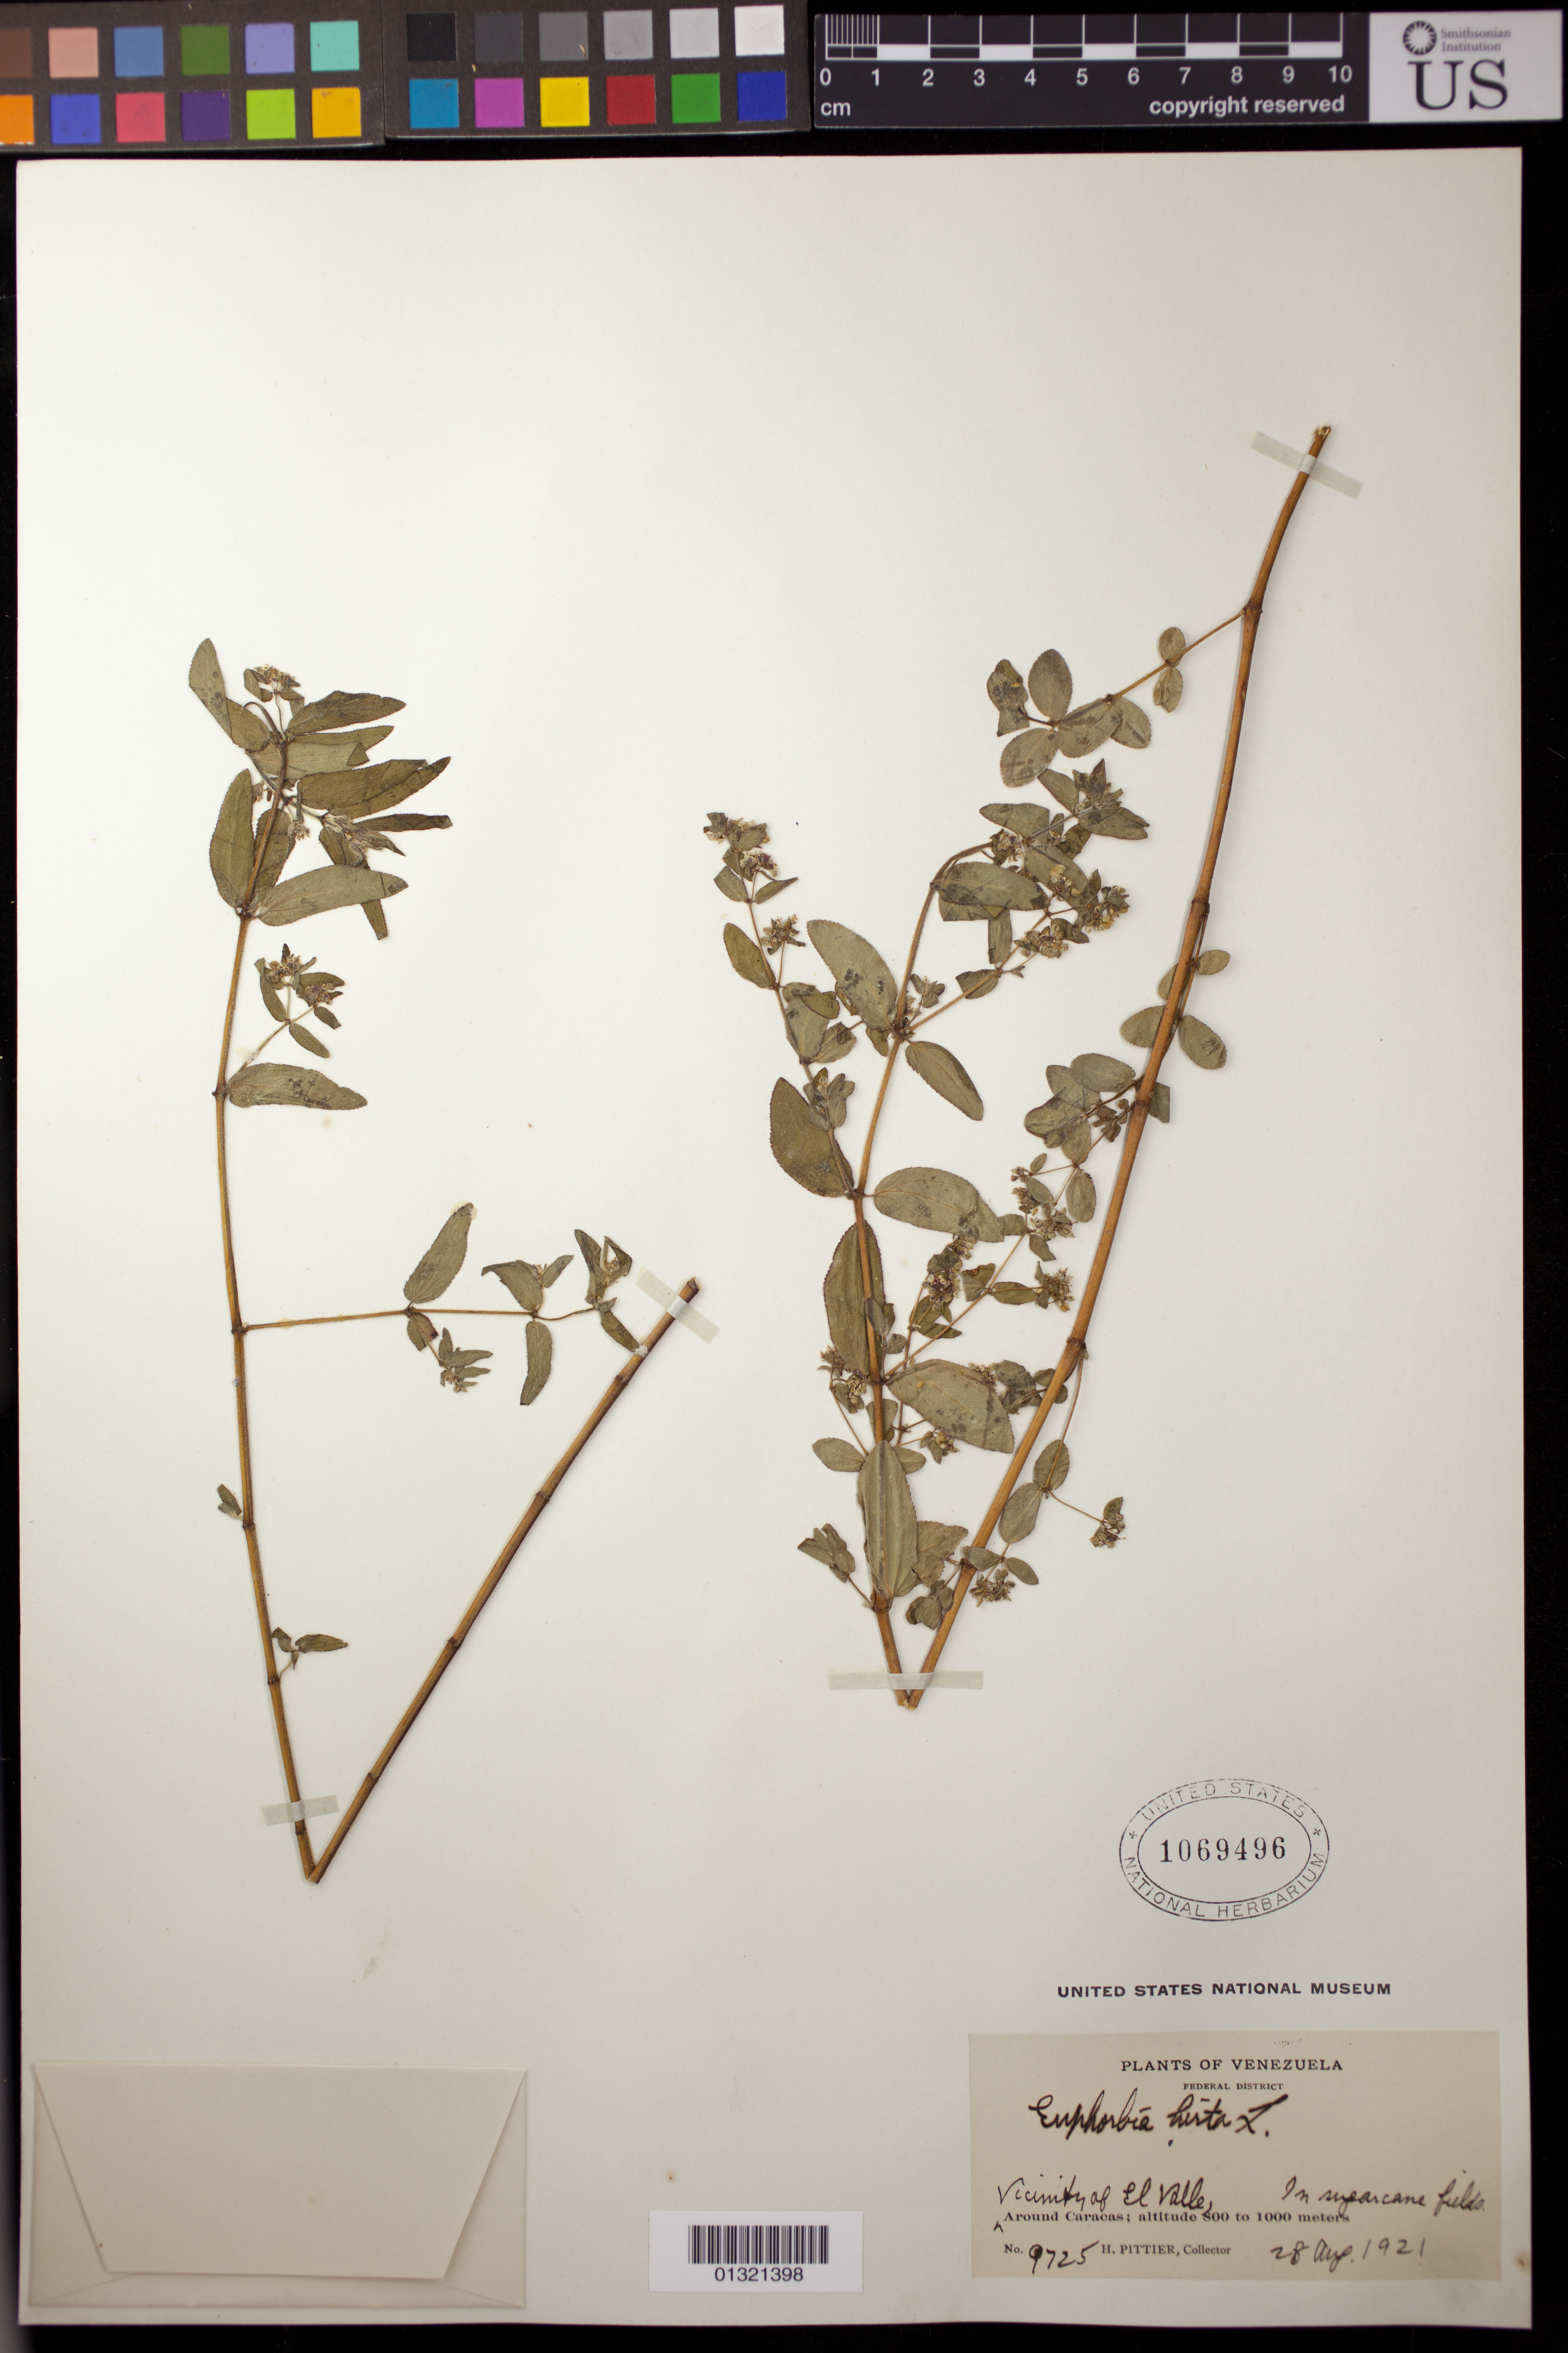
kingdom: Plantae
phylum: Tracheophyta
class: Magnoliopsida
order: Malpighiales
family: Euphorbiaceae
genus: Euphorbia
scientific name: Euphorbia hirta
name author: L.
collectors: H. F. Pittier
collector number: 9725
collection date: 1921-08-28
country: Venezuela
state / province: Distrito Federal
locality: Vicinity of El Valle, around Caracas.;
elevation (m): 800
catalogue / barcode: US 1069496